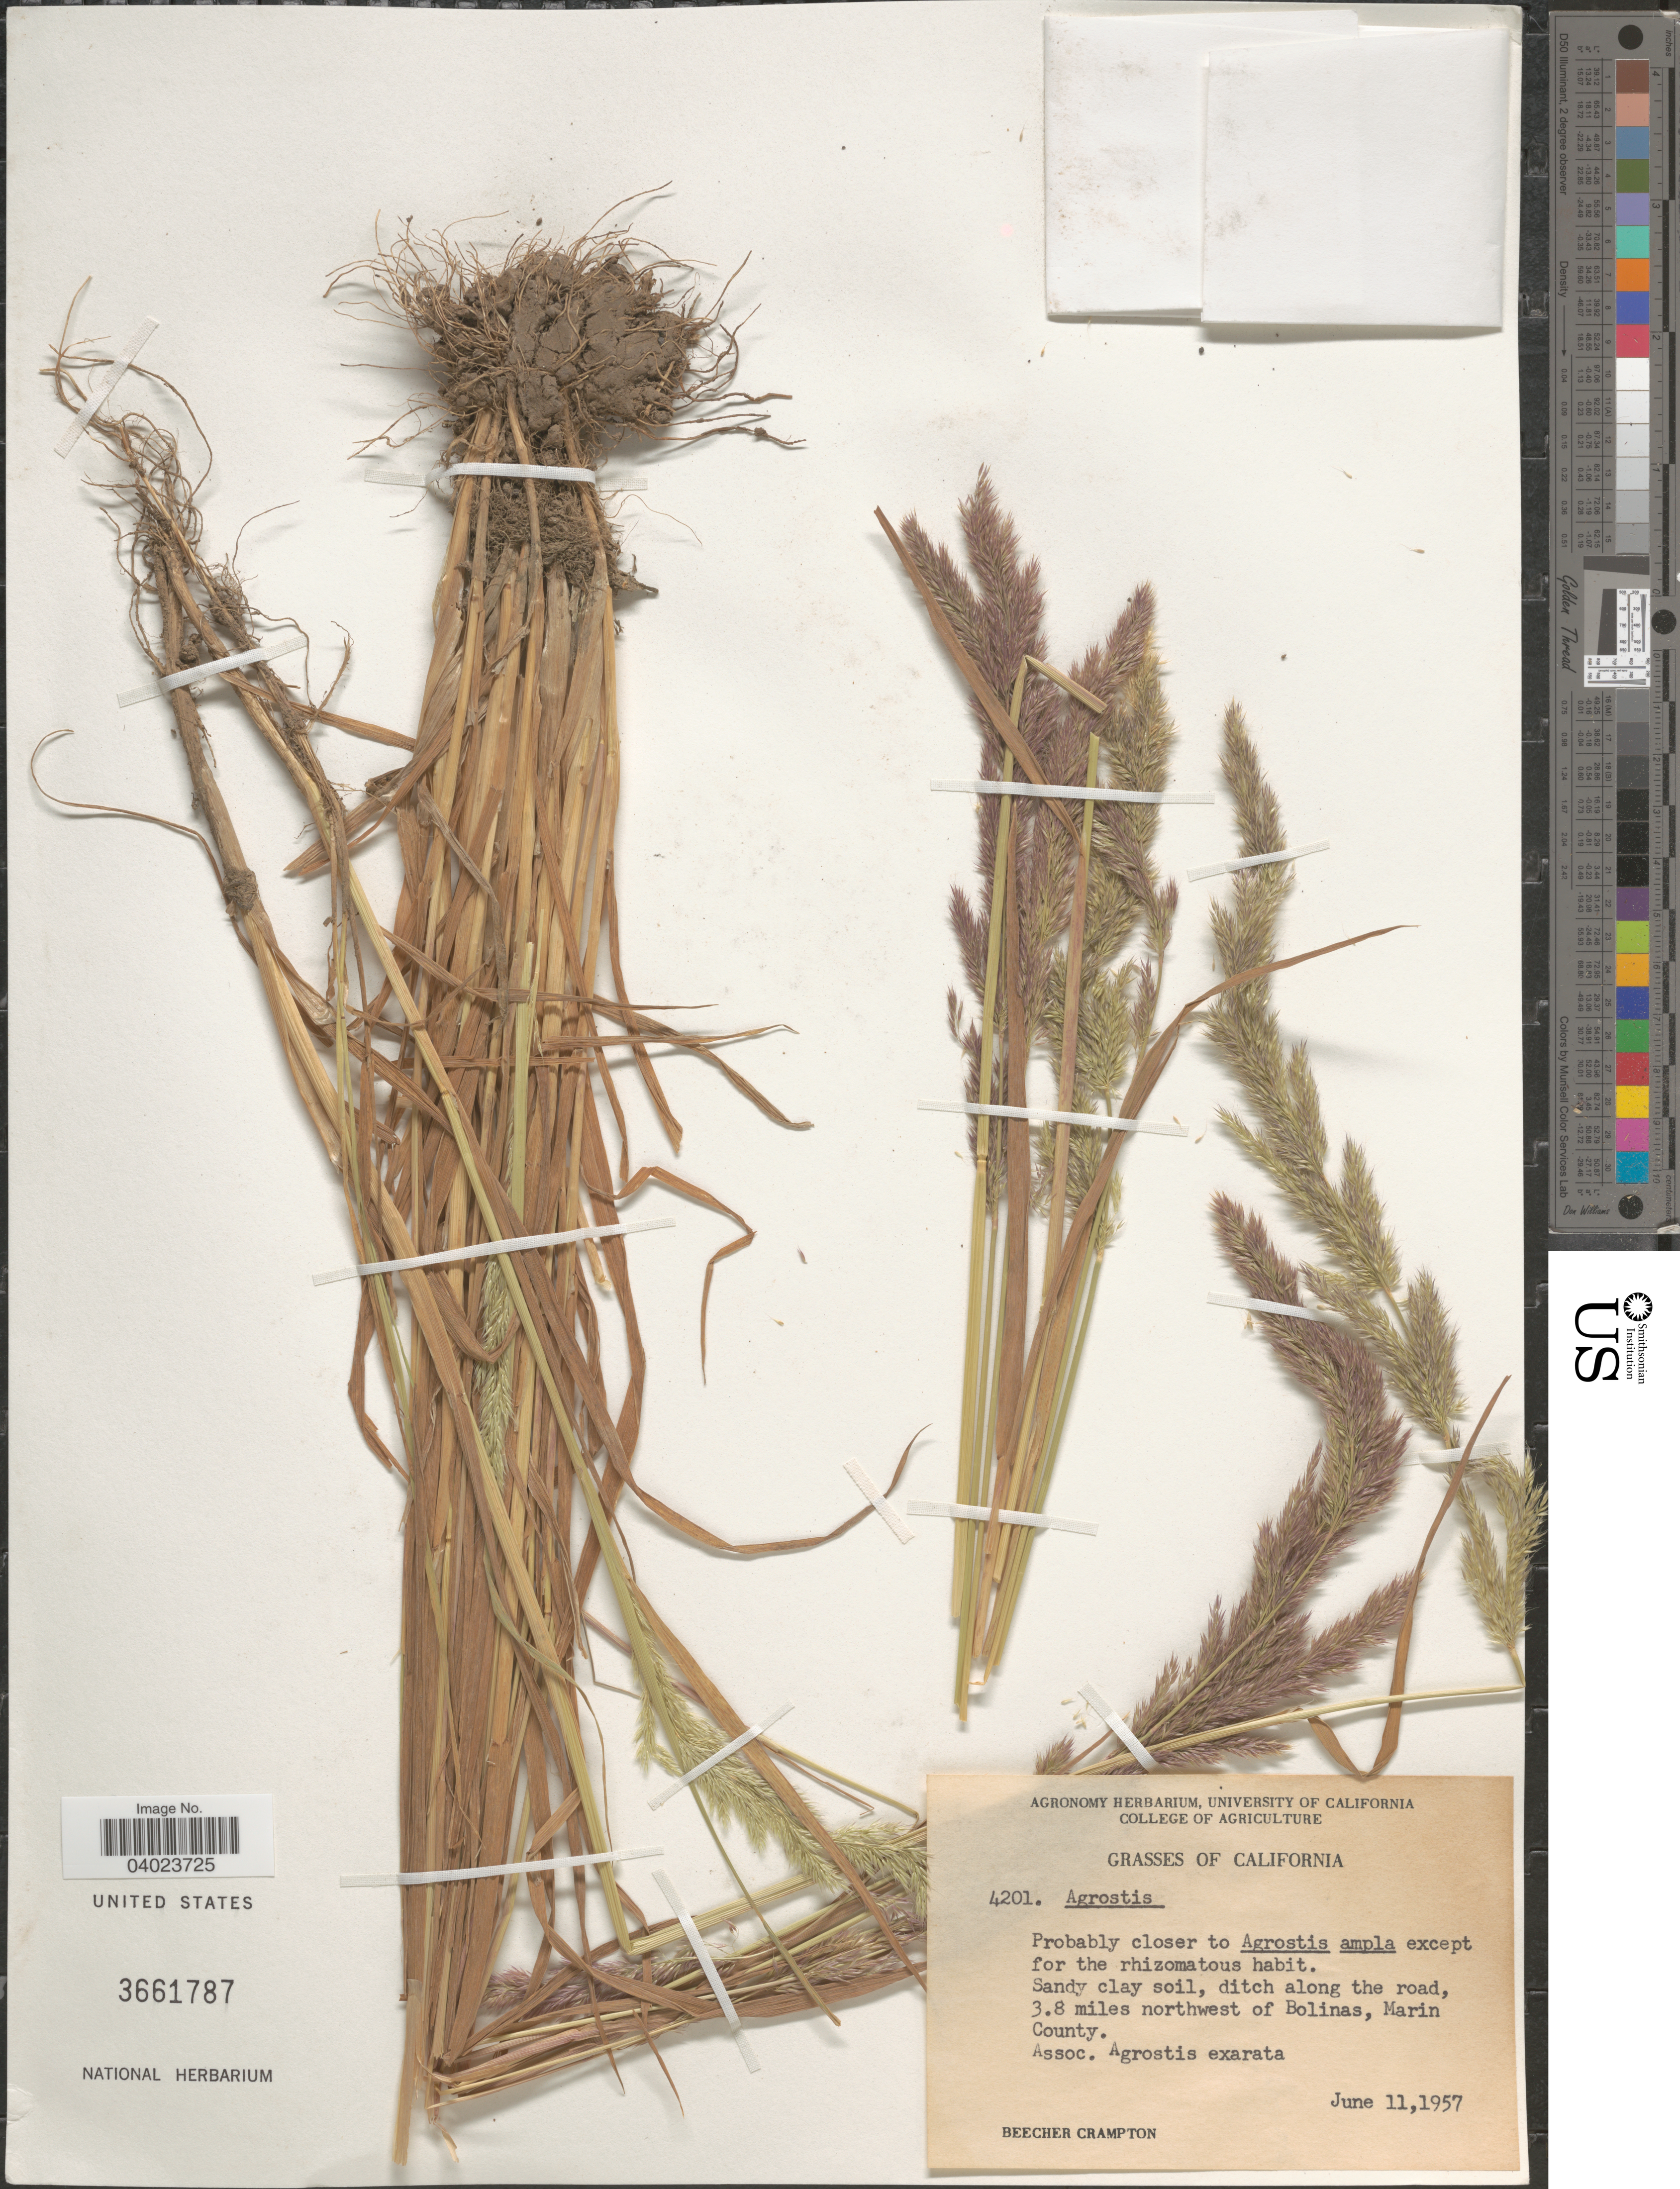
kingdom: Plantae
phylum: Tracheophyta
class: Liliopsida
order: Poales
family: Poaceae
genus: Agrostis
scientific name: Agrostis sp.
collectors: B. Crampton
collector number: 4201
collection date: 1957-06-11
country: United States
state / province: California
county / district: Marin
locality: Sandy clay soil, ditch along the road, 3.8 miles northwest of Bolinas, Marin County.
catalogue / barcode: US 3661787